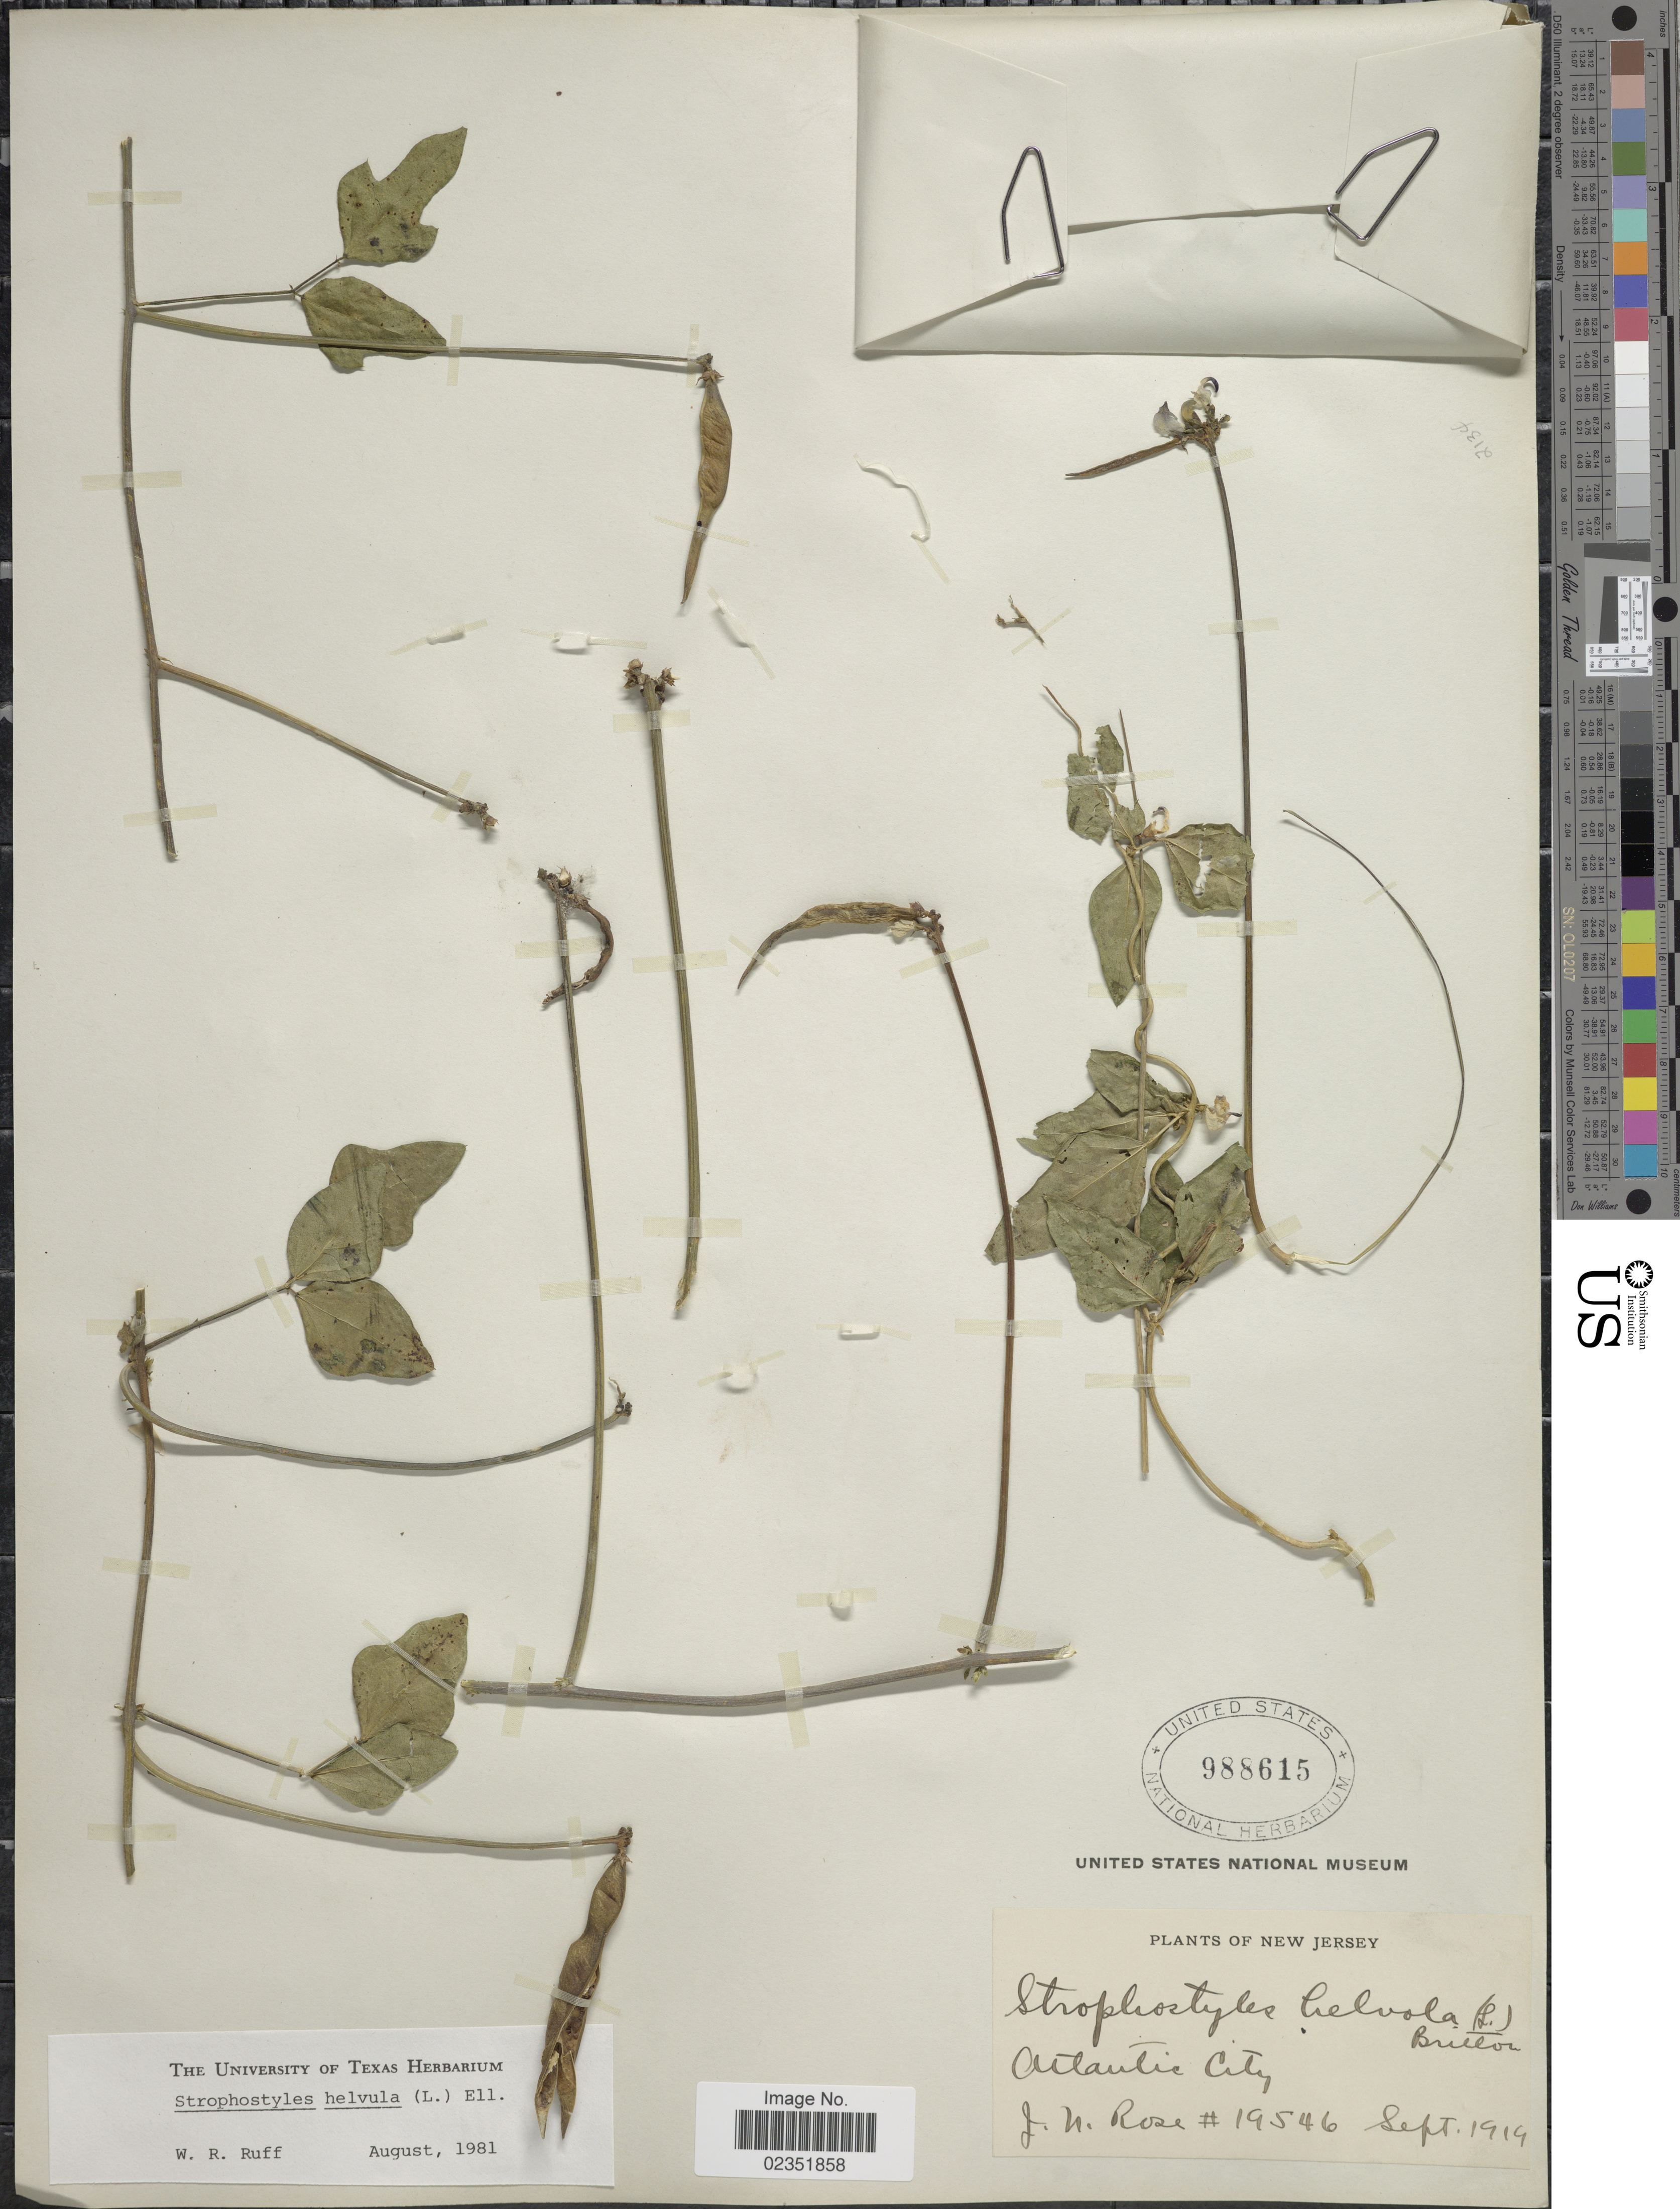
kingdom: Plantae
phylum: Tracheophyta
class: Magnoliopsida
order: Fabales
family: Fabaceae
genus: Strophostyles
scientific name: Strophostyles helvola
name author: (L.) Elliott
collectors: J. N. Rose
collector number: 19546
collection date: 1919-09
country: United States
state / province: New Jersey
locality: Atlantic City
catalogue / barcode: US 988615